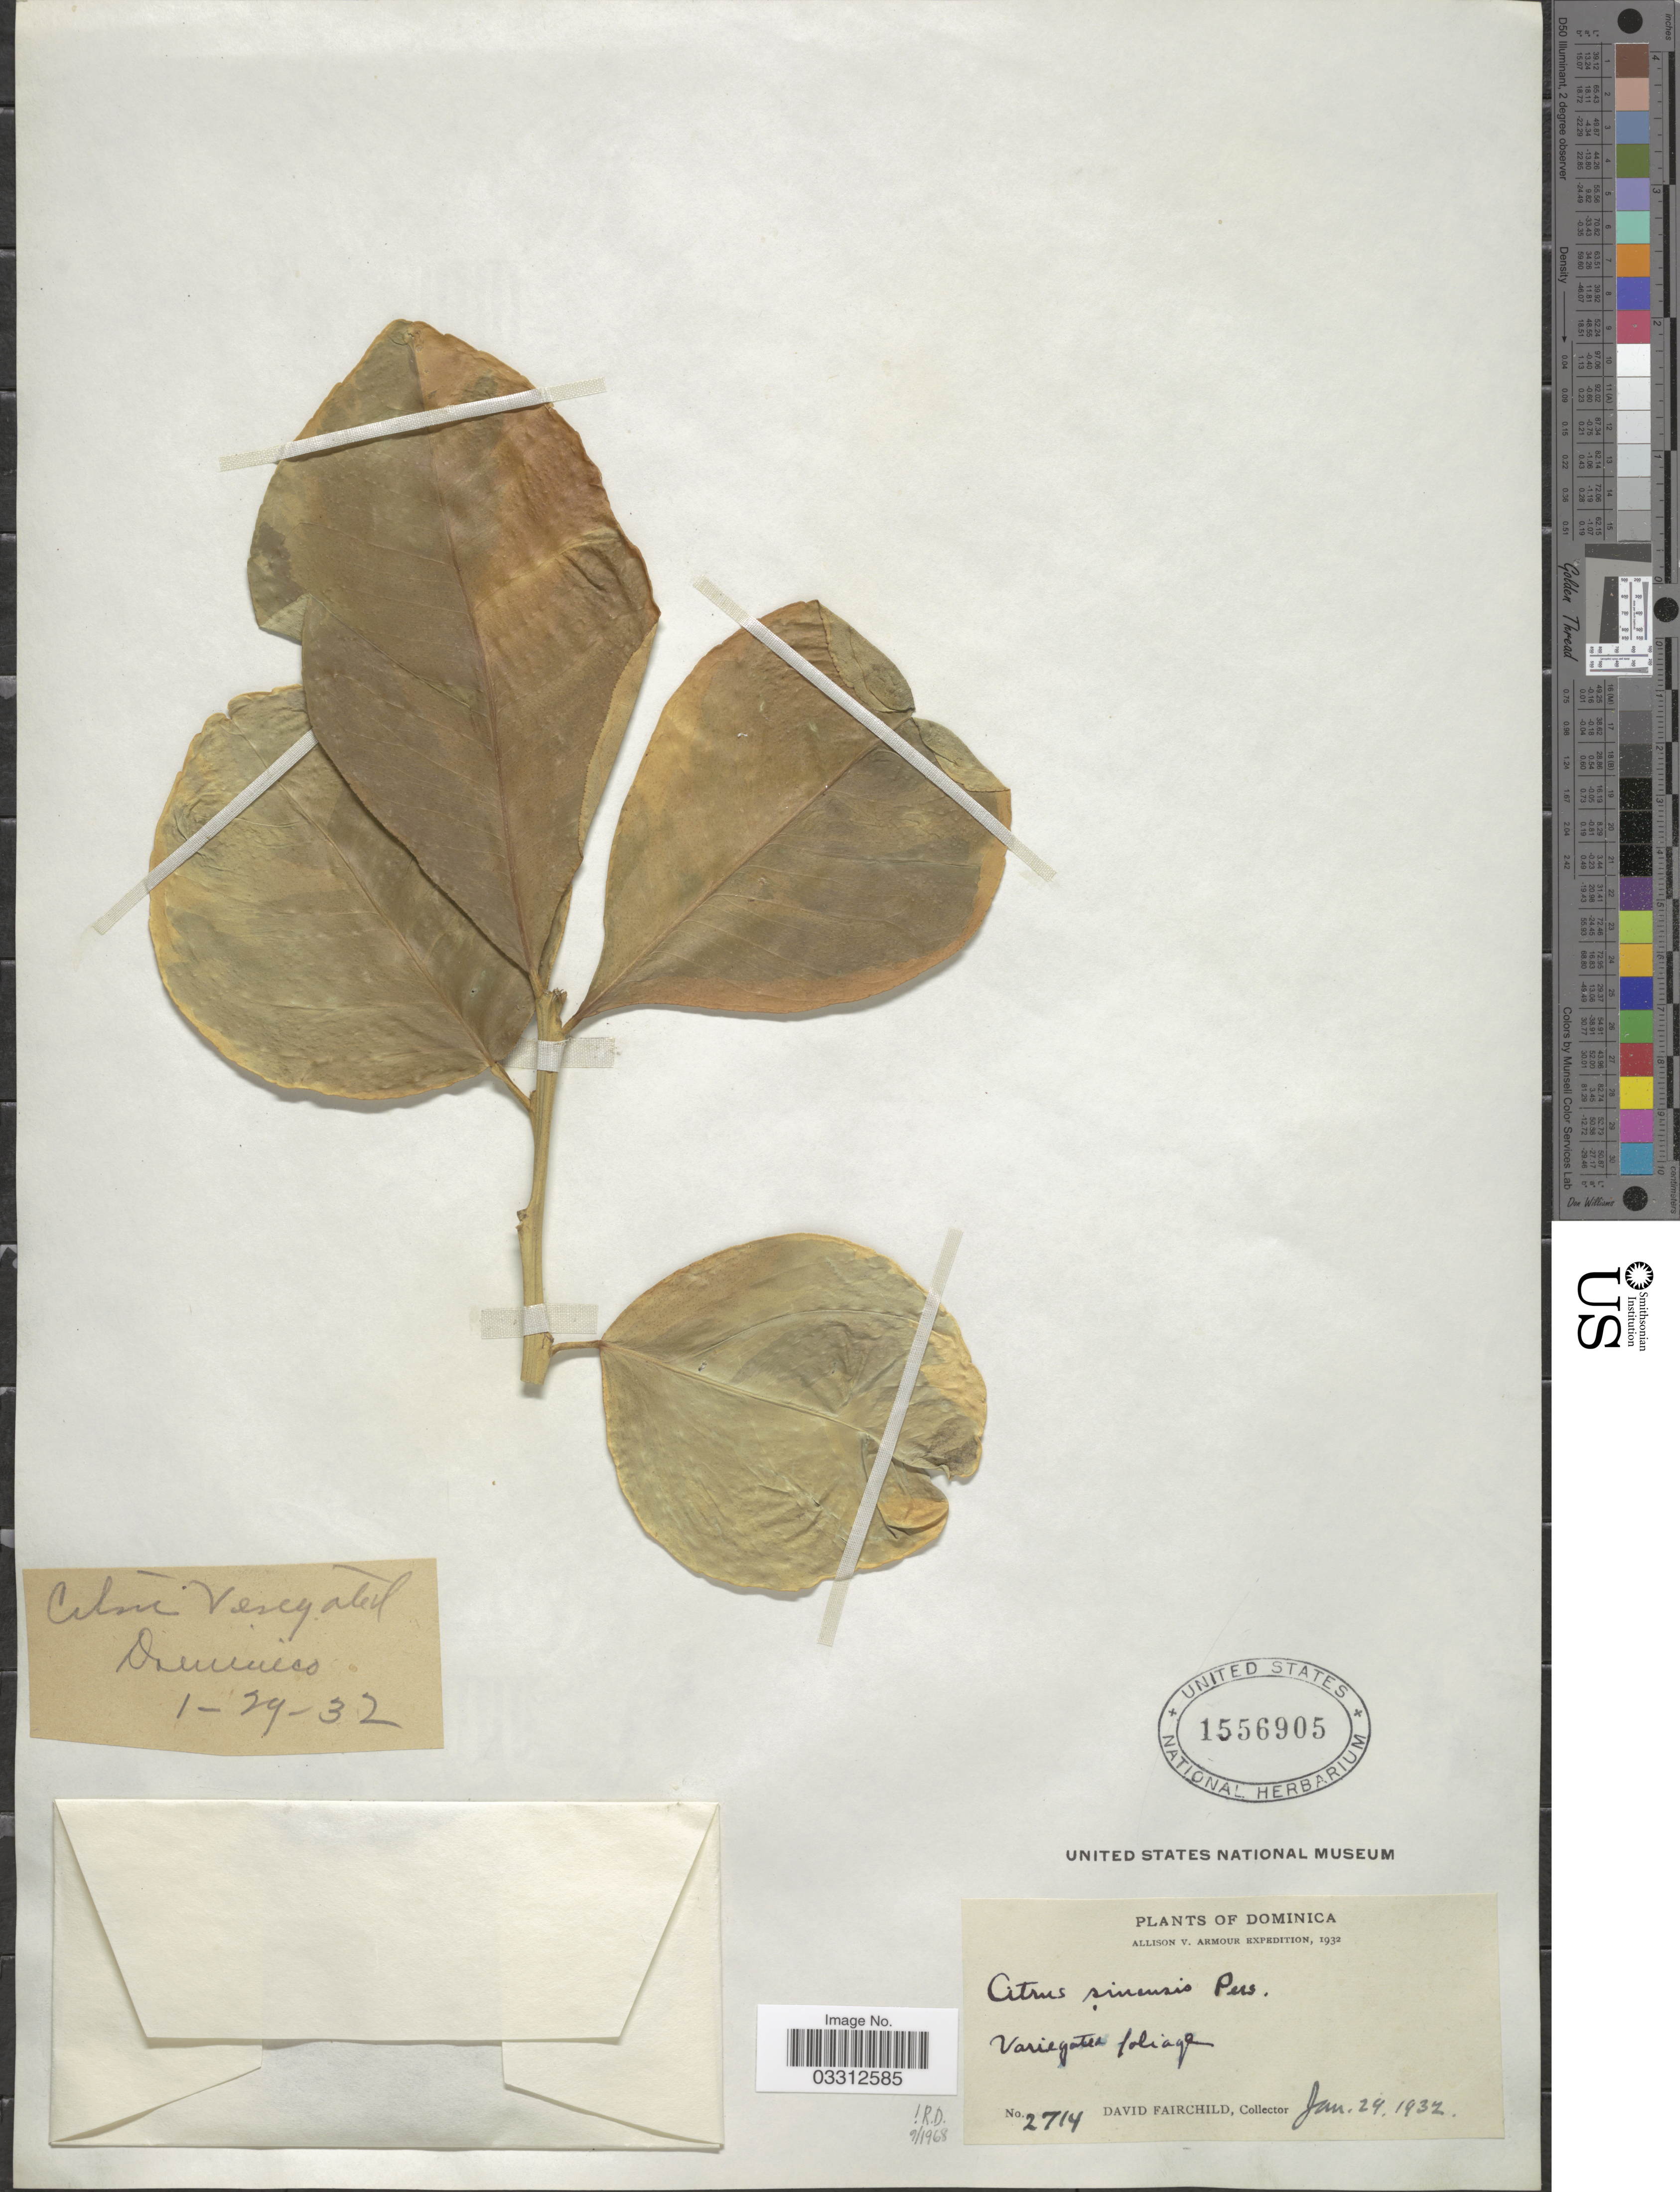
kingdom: Plantae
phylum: Tracheophyta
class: Magnoliopsida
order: Sapindales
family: Rutaceae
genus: Citrus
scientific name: Citrus x sinensis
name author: (L.) Osbeck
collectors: D. Fairchild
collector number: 2714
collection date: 1932-01-29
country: Dominica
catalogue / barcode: US 1556905